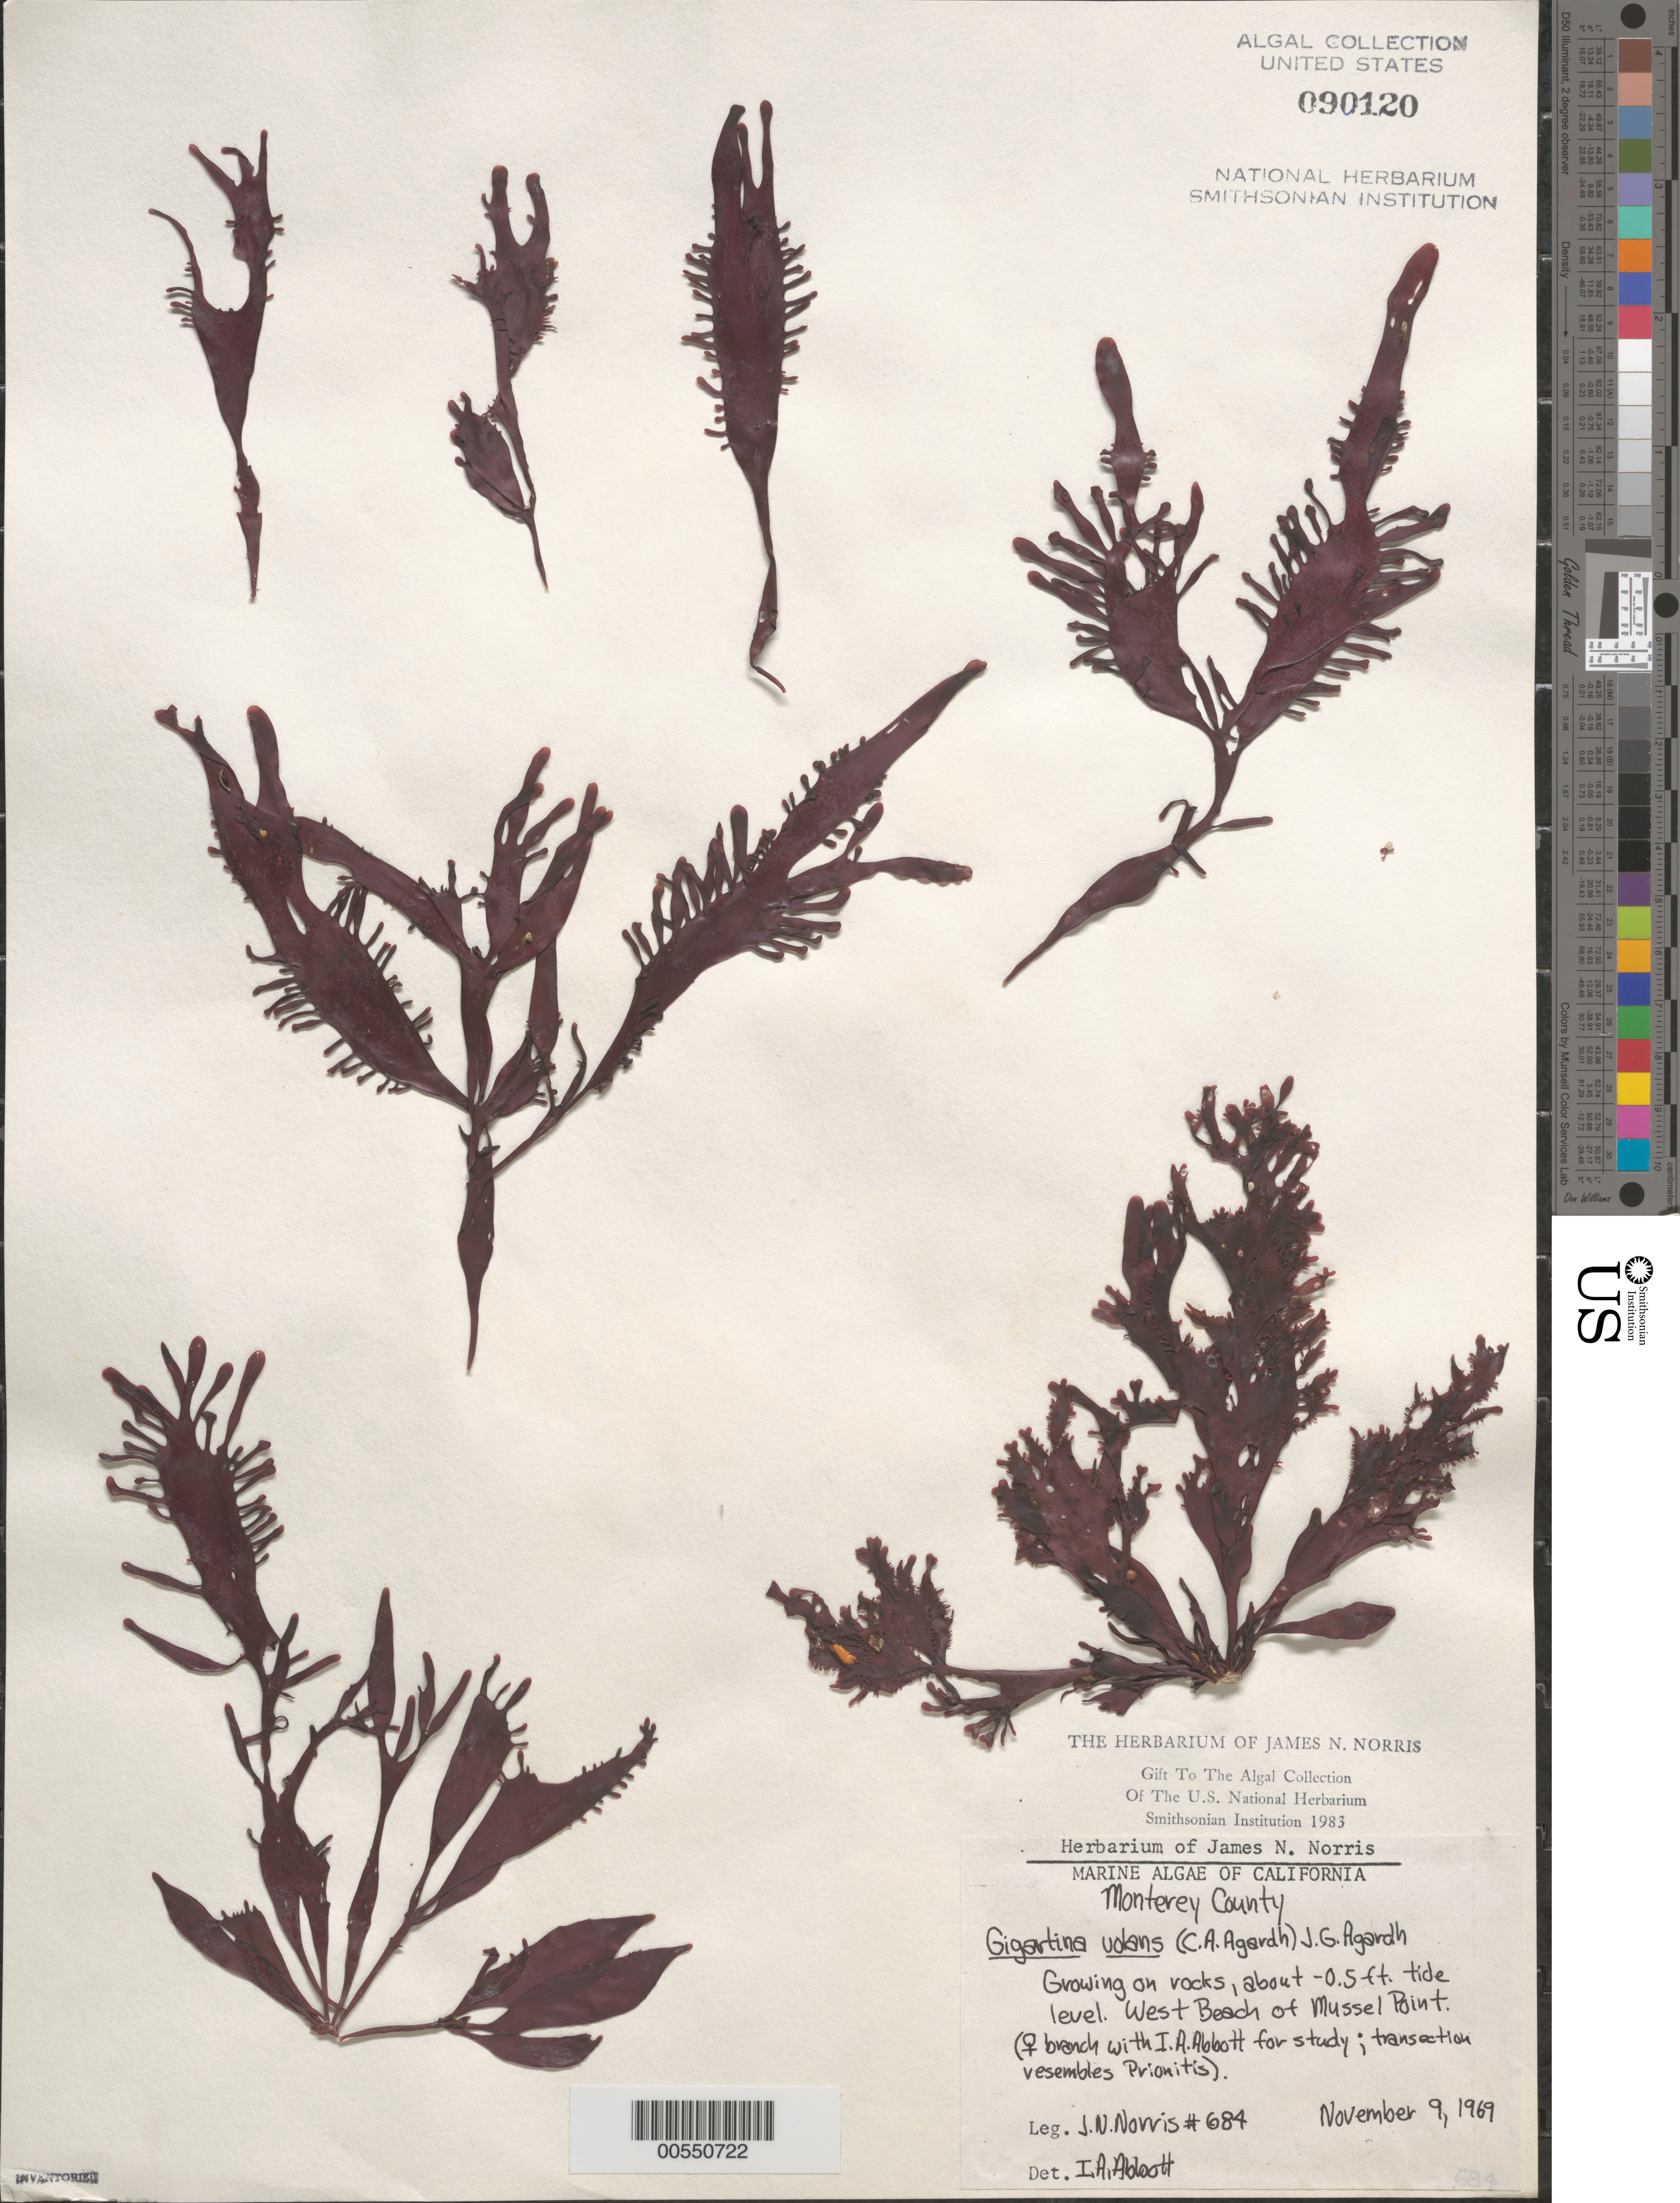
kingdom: Plantae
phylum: Rhodophyta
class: Florideophyceae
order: Gigartinales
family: Gigartinaceae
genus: Mazzaella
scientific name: Mazzaella volans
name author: (C. Agardh) Fredericq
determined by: Algae name updating Project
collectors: J. N. Norris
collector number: JN-684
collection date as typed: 09 Nov 1969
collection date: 1969-11-09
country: United States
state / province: California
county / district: Monterey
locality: West beach, Mussel Point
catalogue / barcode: US 90120